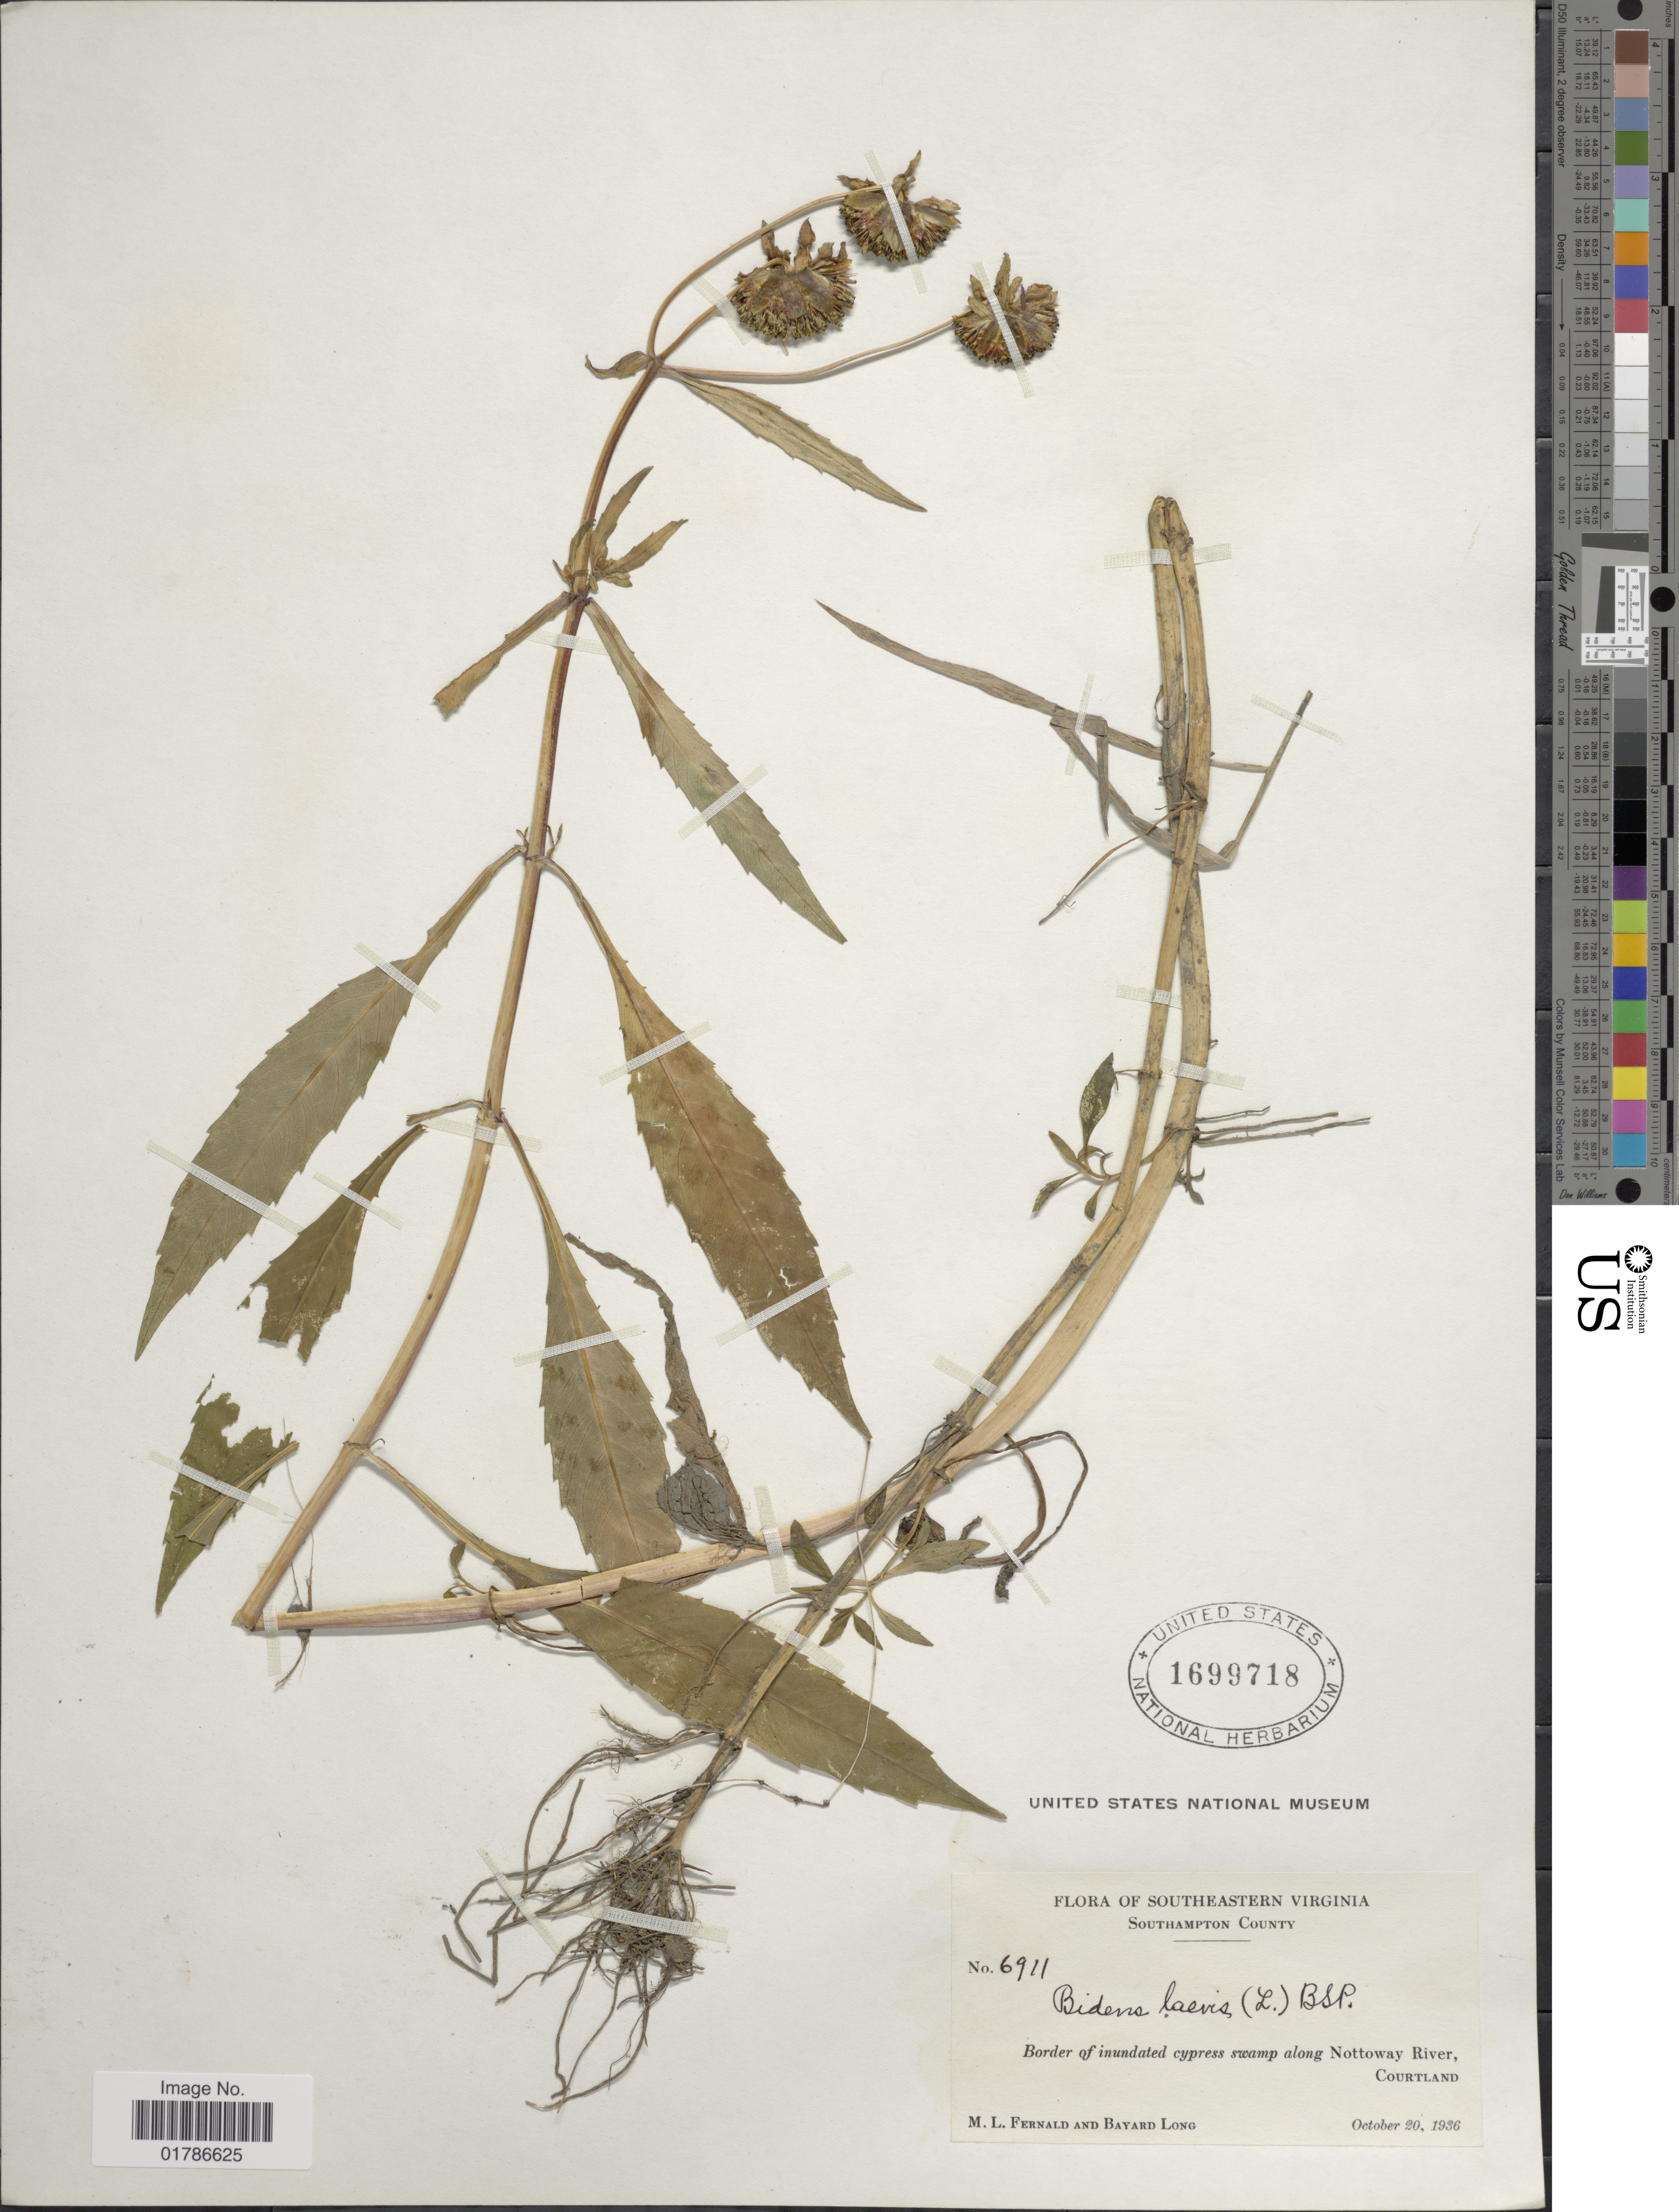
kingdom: Plantae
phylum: Tracheophyta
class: Magnoliopsida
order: Asterales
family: Asteraceae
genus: Bidens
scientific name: Bidens laevis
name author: (L.) Britton, Stearns & Poggenb.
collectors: M. L. Fernald & B. Long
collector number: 6911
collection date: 1936-10-20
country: United States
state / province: Virginia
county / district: Southampton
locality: Southeastern Virginia, Southampton County, along Nottoway River, Courtland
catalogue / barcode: US 1699718